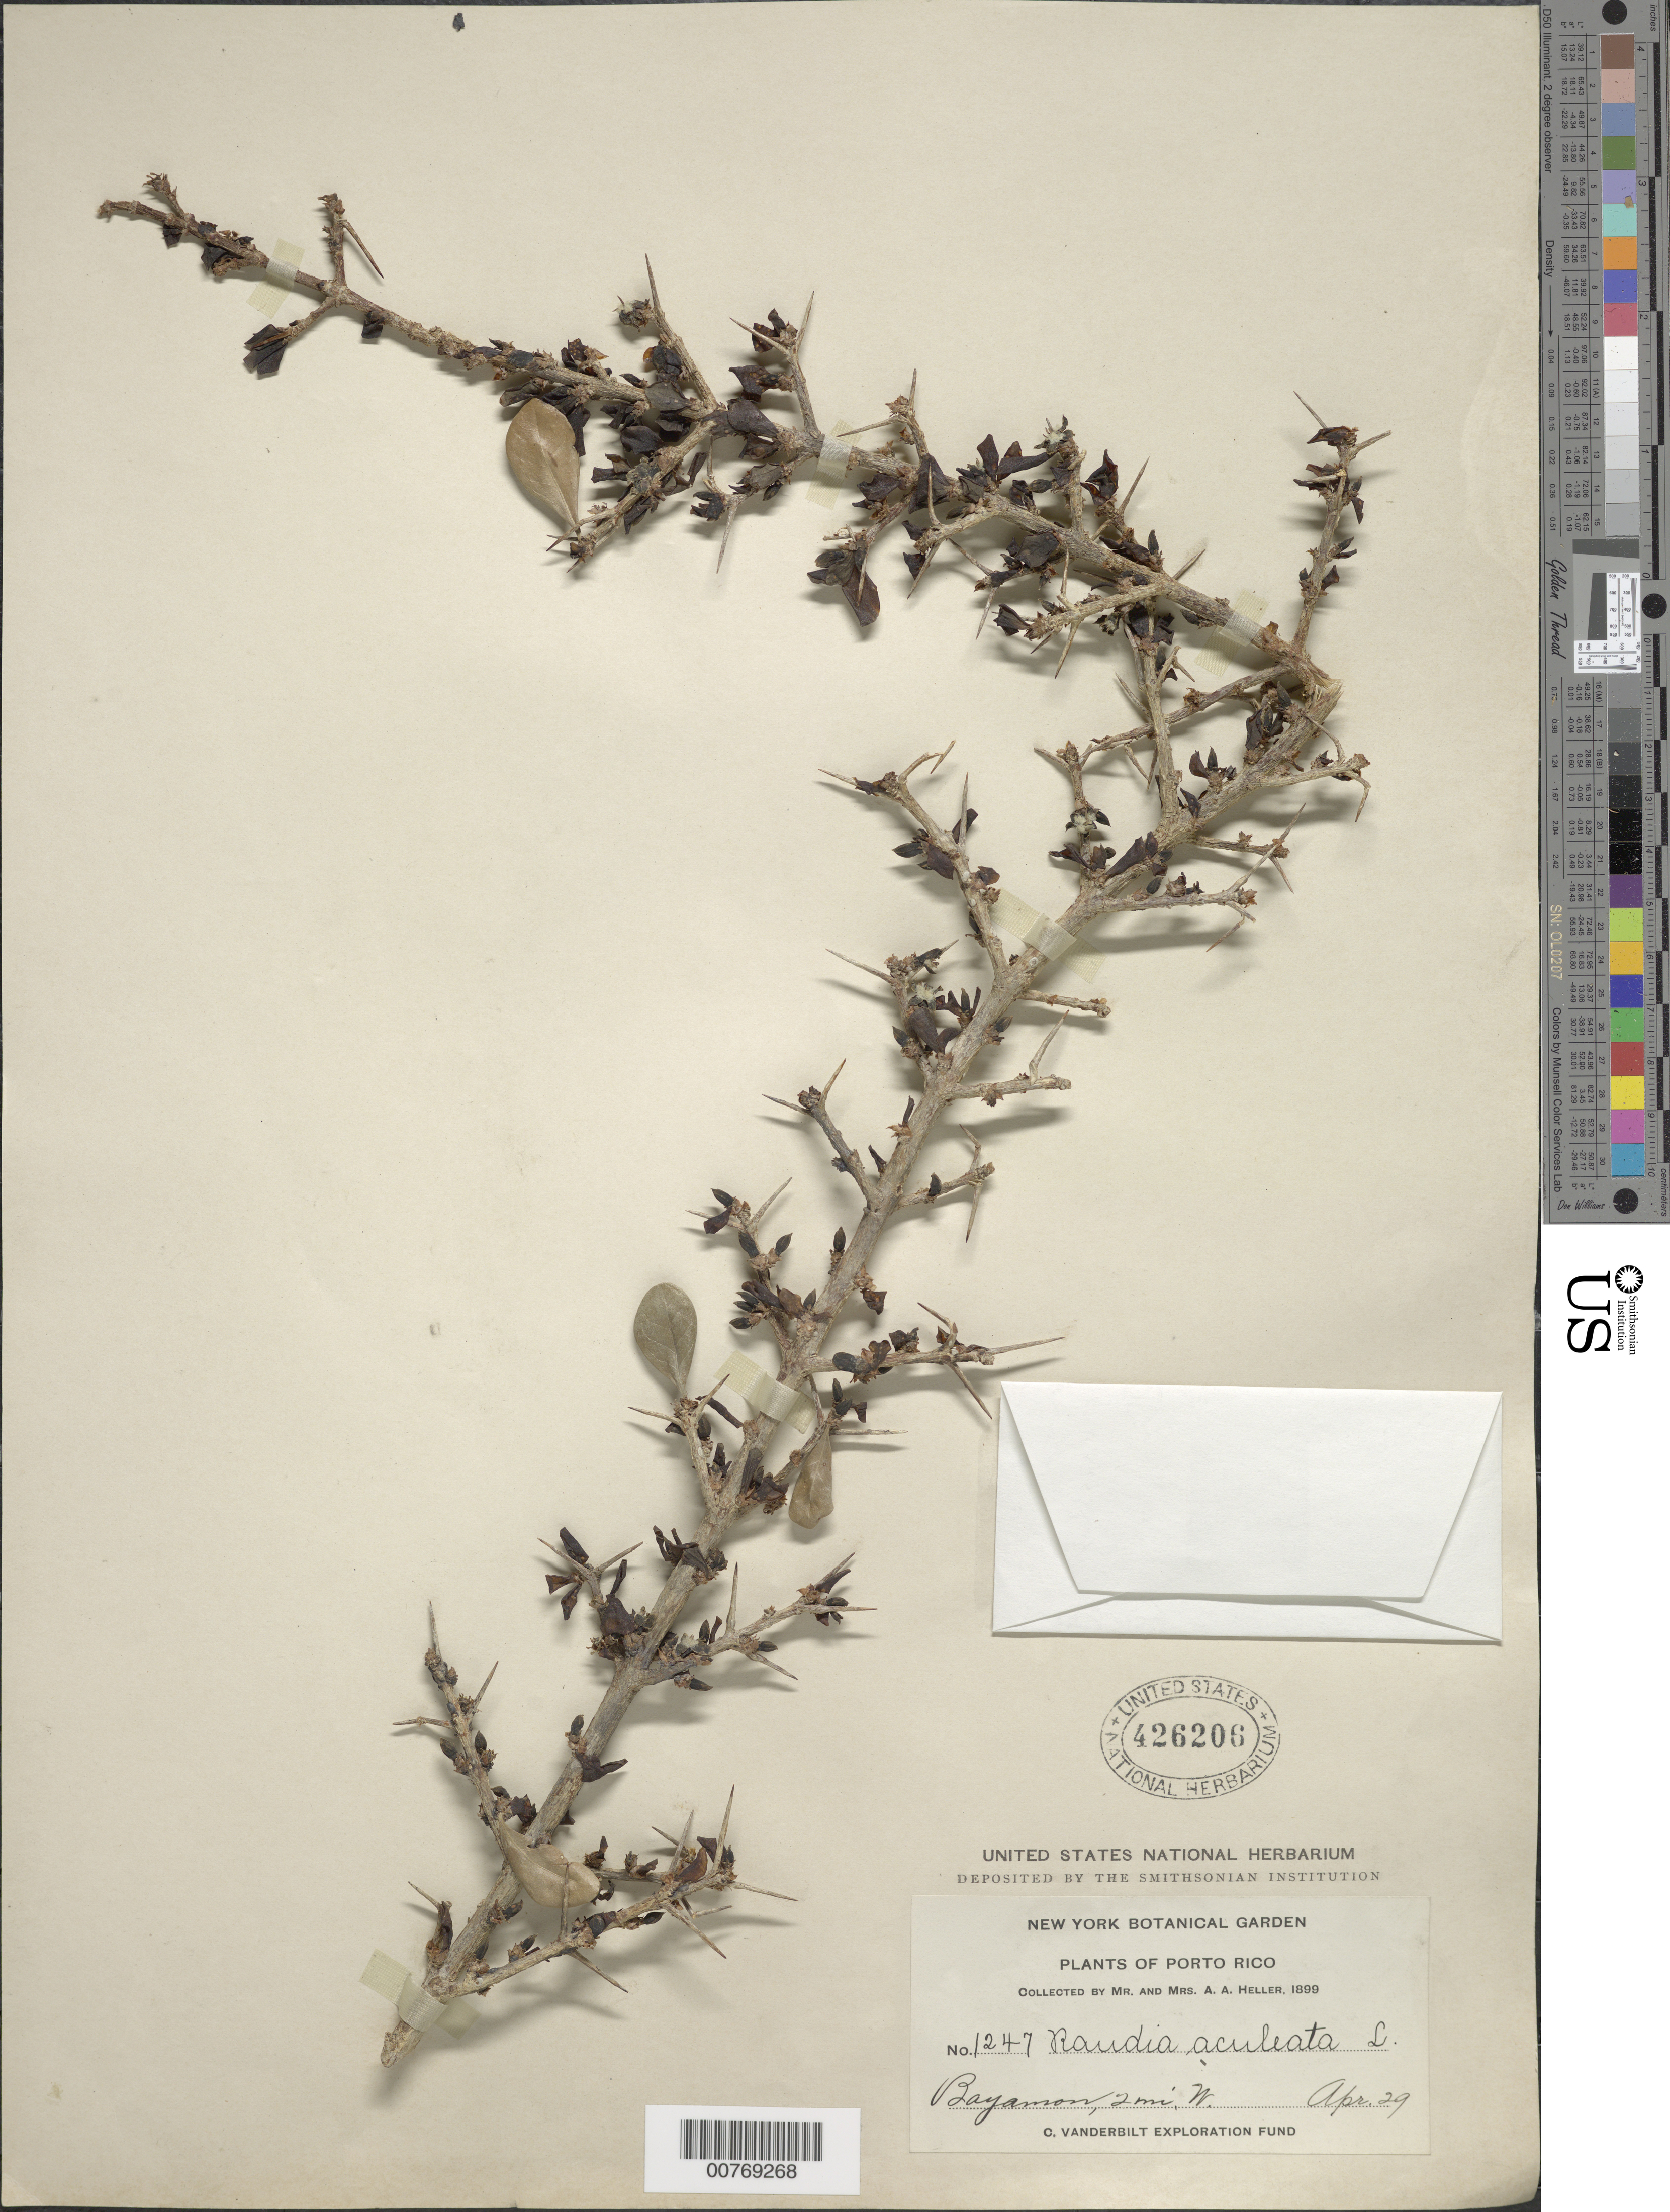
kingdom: Plantae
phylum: Tracheophyta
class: Magnoliopsida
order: Gentianales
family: Rubiaceae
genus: Randia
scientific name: Randia aculeata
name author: L.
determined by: Acevedo-Rodríguez, P., (BOT), Smithsonian Institution - National Museum of Natural History (UNITED STATES)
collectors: A. A. Heller & E. G. Heller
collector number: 1247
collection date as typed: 29 Apr 1899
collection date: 1899-04-29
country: Puerto Rico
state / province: Bayamón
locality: Bayamon, 2 mi N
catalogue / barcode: US 426206